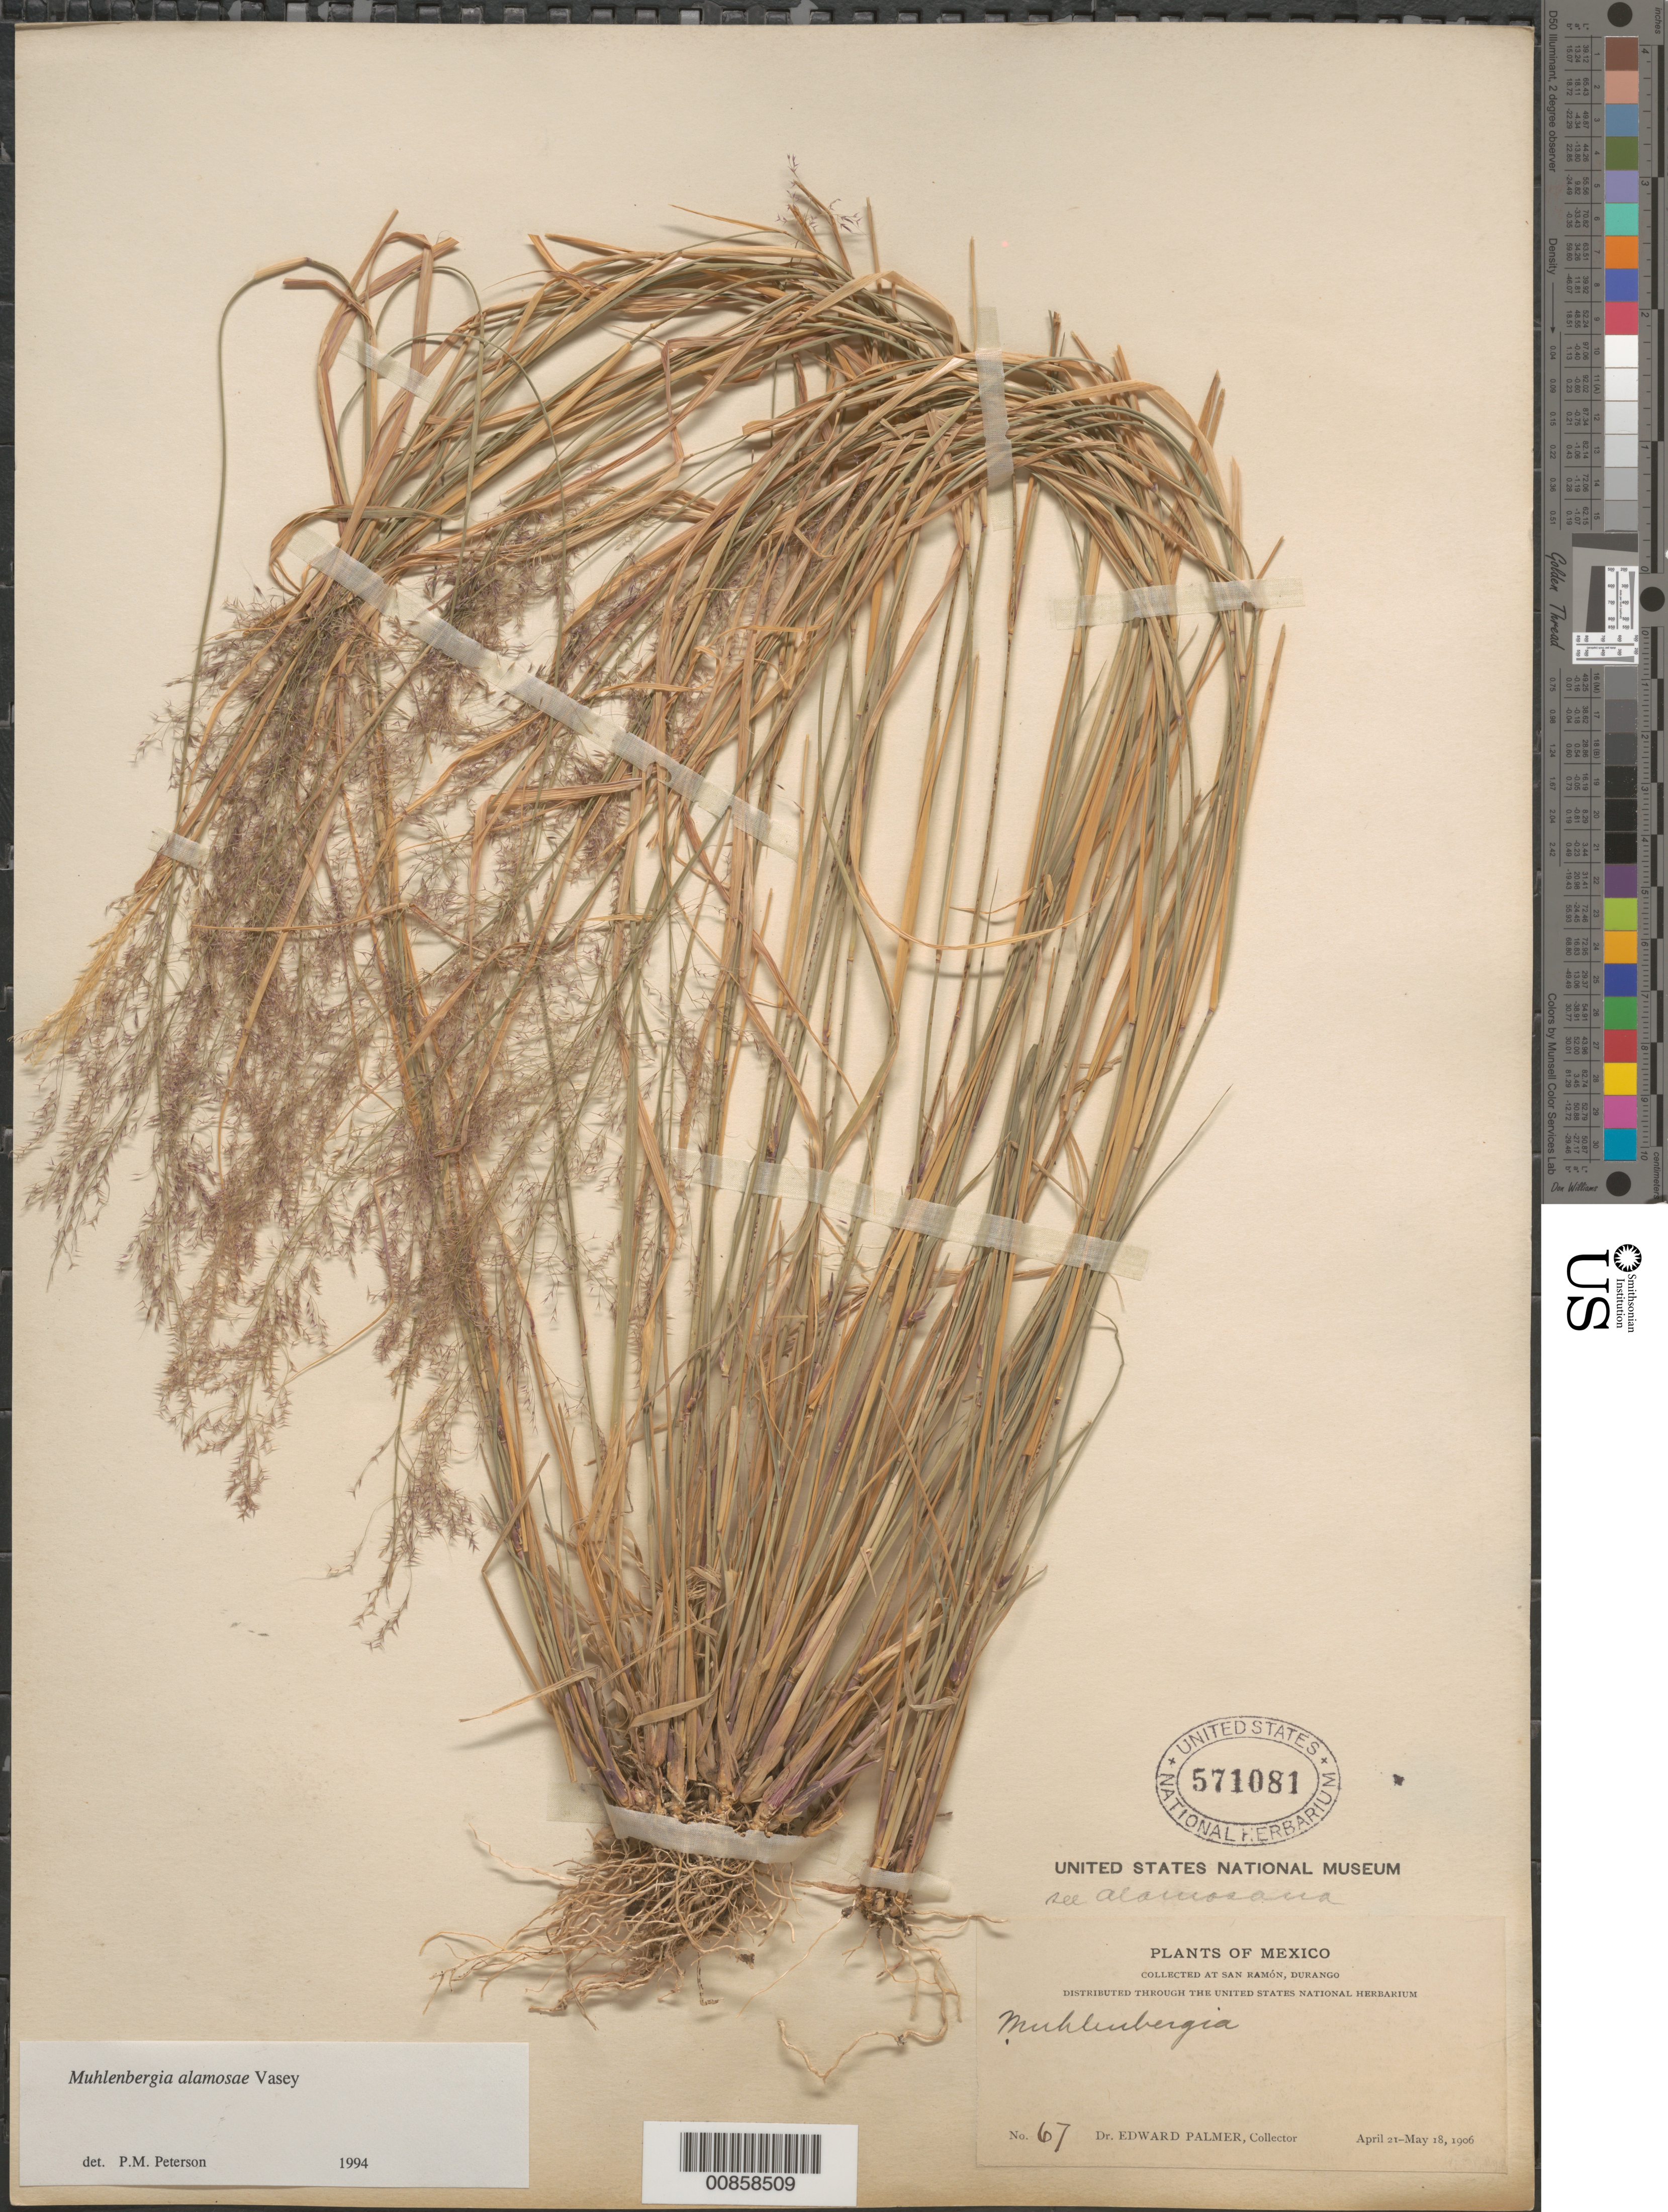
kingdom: Plantae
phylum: Tracheophyta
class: Liliopsida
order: Poales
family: Poaceae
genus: Muhlenbergia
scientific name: Muhlenbergia alamosae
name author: Vasey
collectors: E. Palmer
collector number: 67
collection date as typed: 21 Apr 1906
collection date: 1906-04-21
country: Mexico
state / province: Durango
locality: San Ramon, Dgo.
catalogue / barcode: US 571081